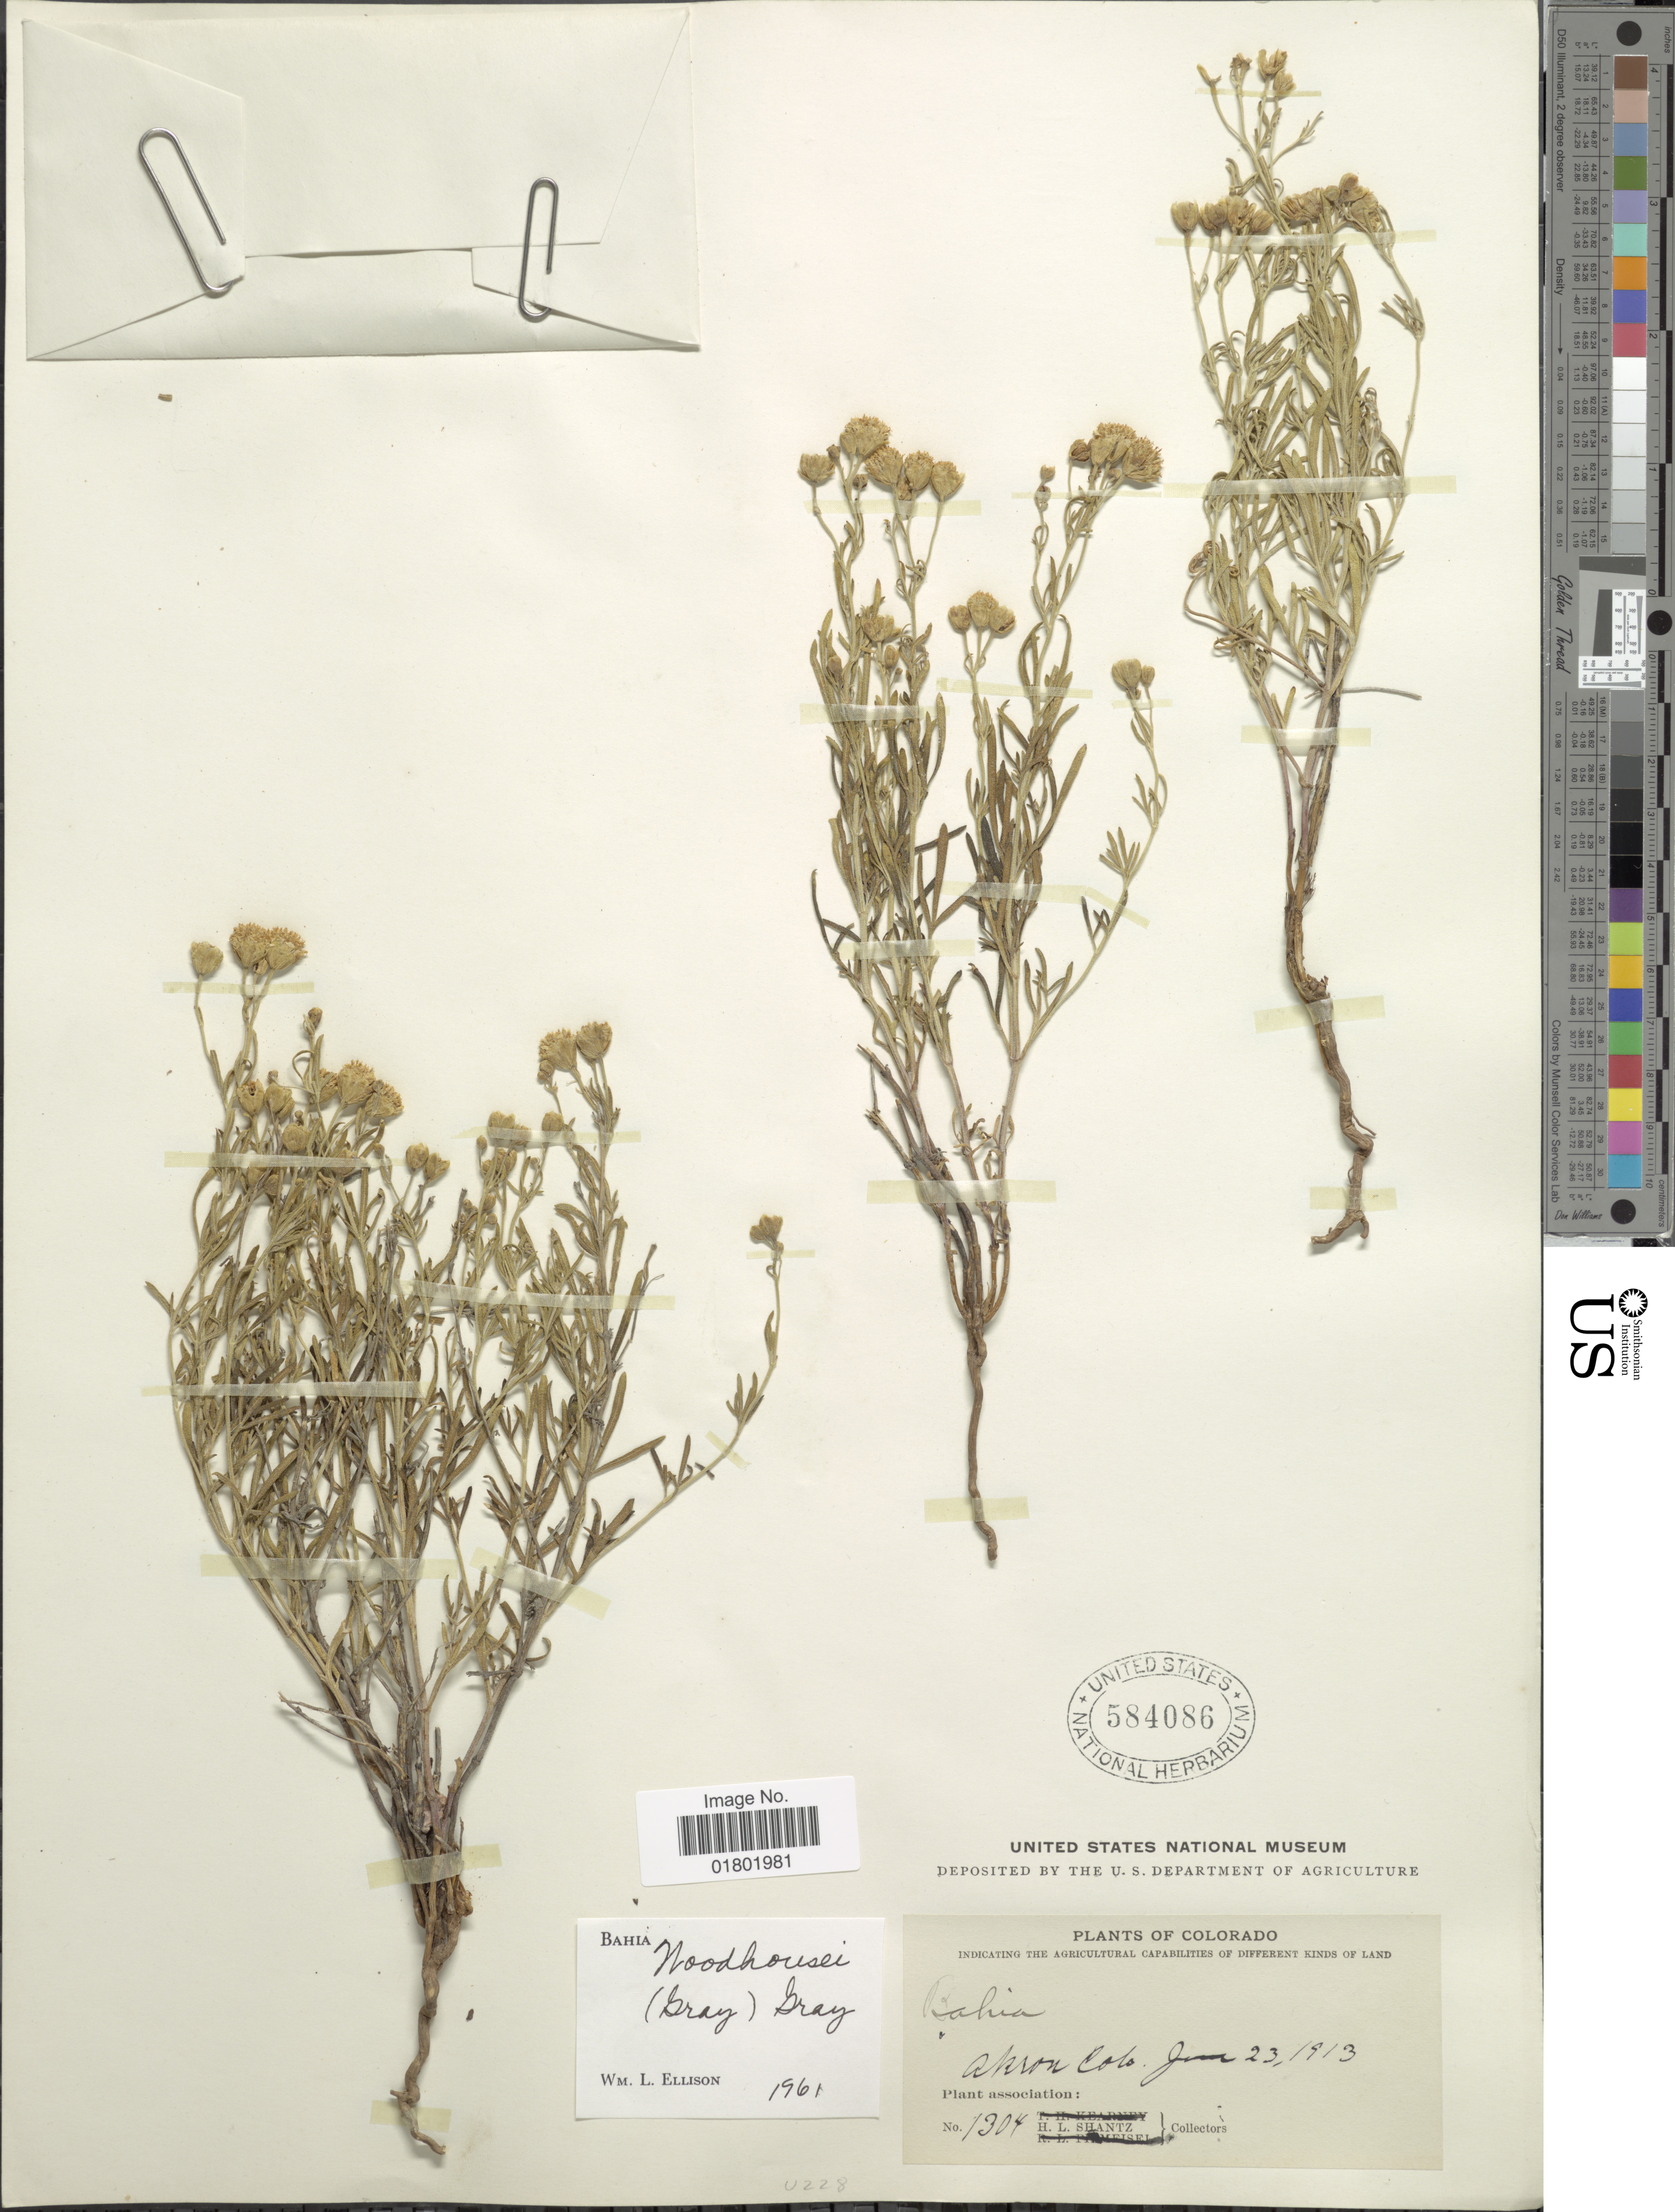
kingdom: Plantae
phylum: Tracheophyta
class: Magnoliopsida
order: Asterales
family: Asteraceae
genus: Bahia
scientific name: Bahia woodhousei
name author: A. Gray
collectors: H. Shantz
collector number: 1304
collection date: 1913-06-23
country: United States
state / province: Colorado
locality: Akson Colo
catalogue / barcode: US 584086